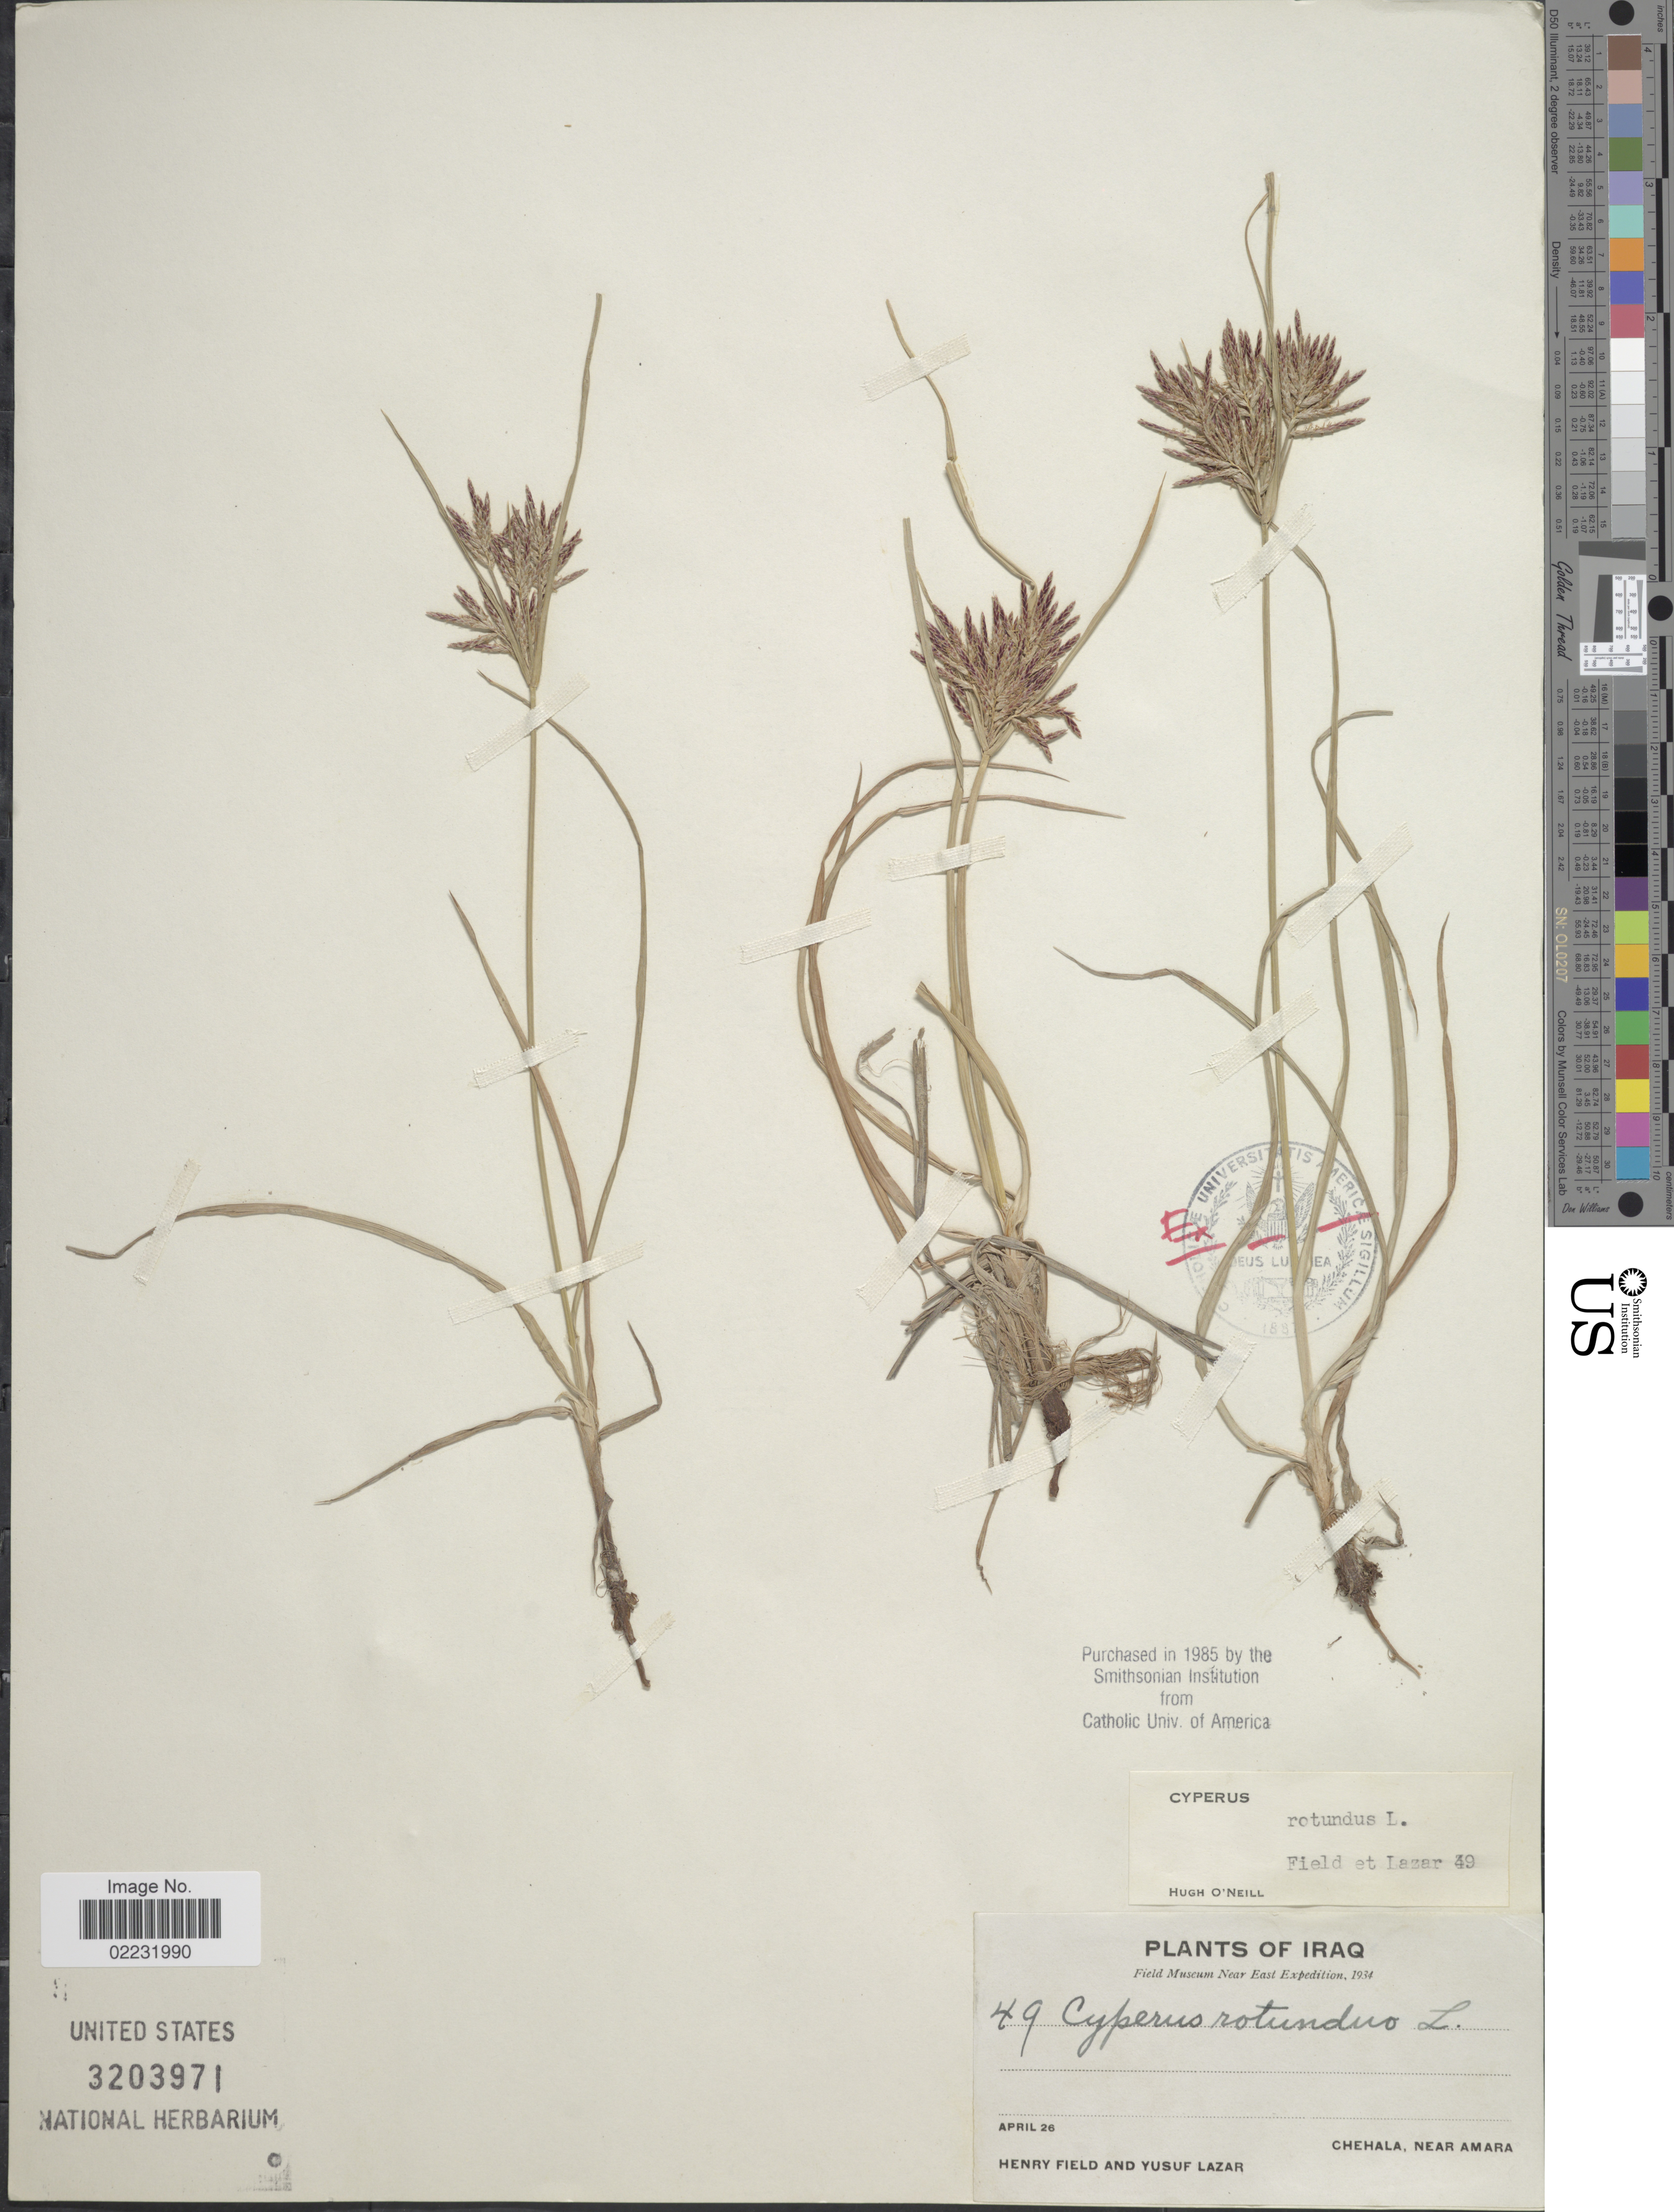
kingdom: Plantae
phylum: Tracheophyta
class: Liliopsida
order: Poales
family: Cyperaceae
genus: Cyperus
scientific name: Cyperus rotundus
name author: L.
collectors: H. Field & Y. Lazar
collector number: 49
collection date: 1934-04-26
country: Iraq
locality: Chehala, near Amara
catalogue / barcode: US 3203971